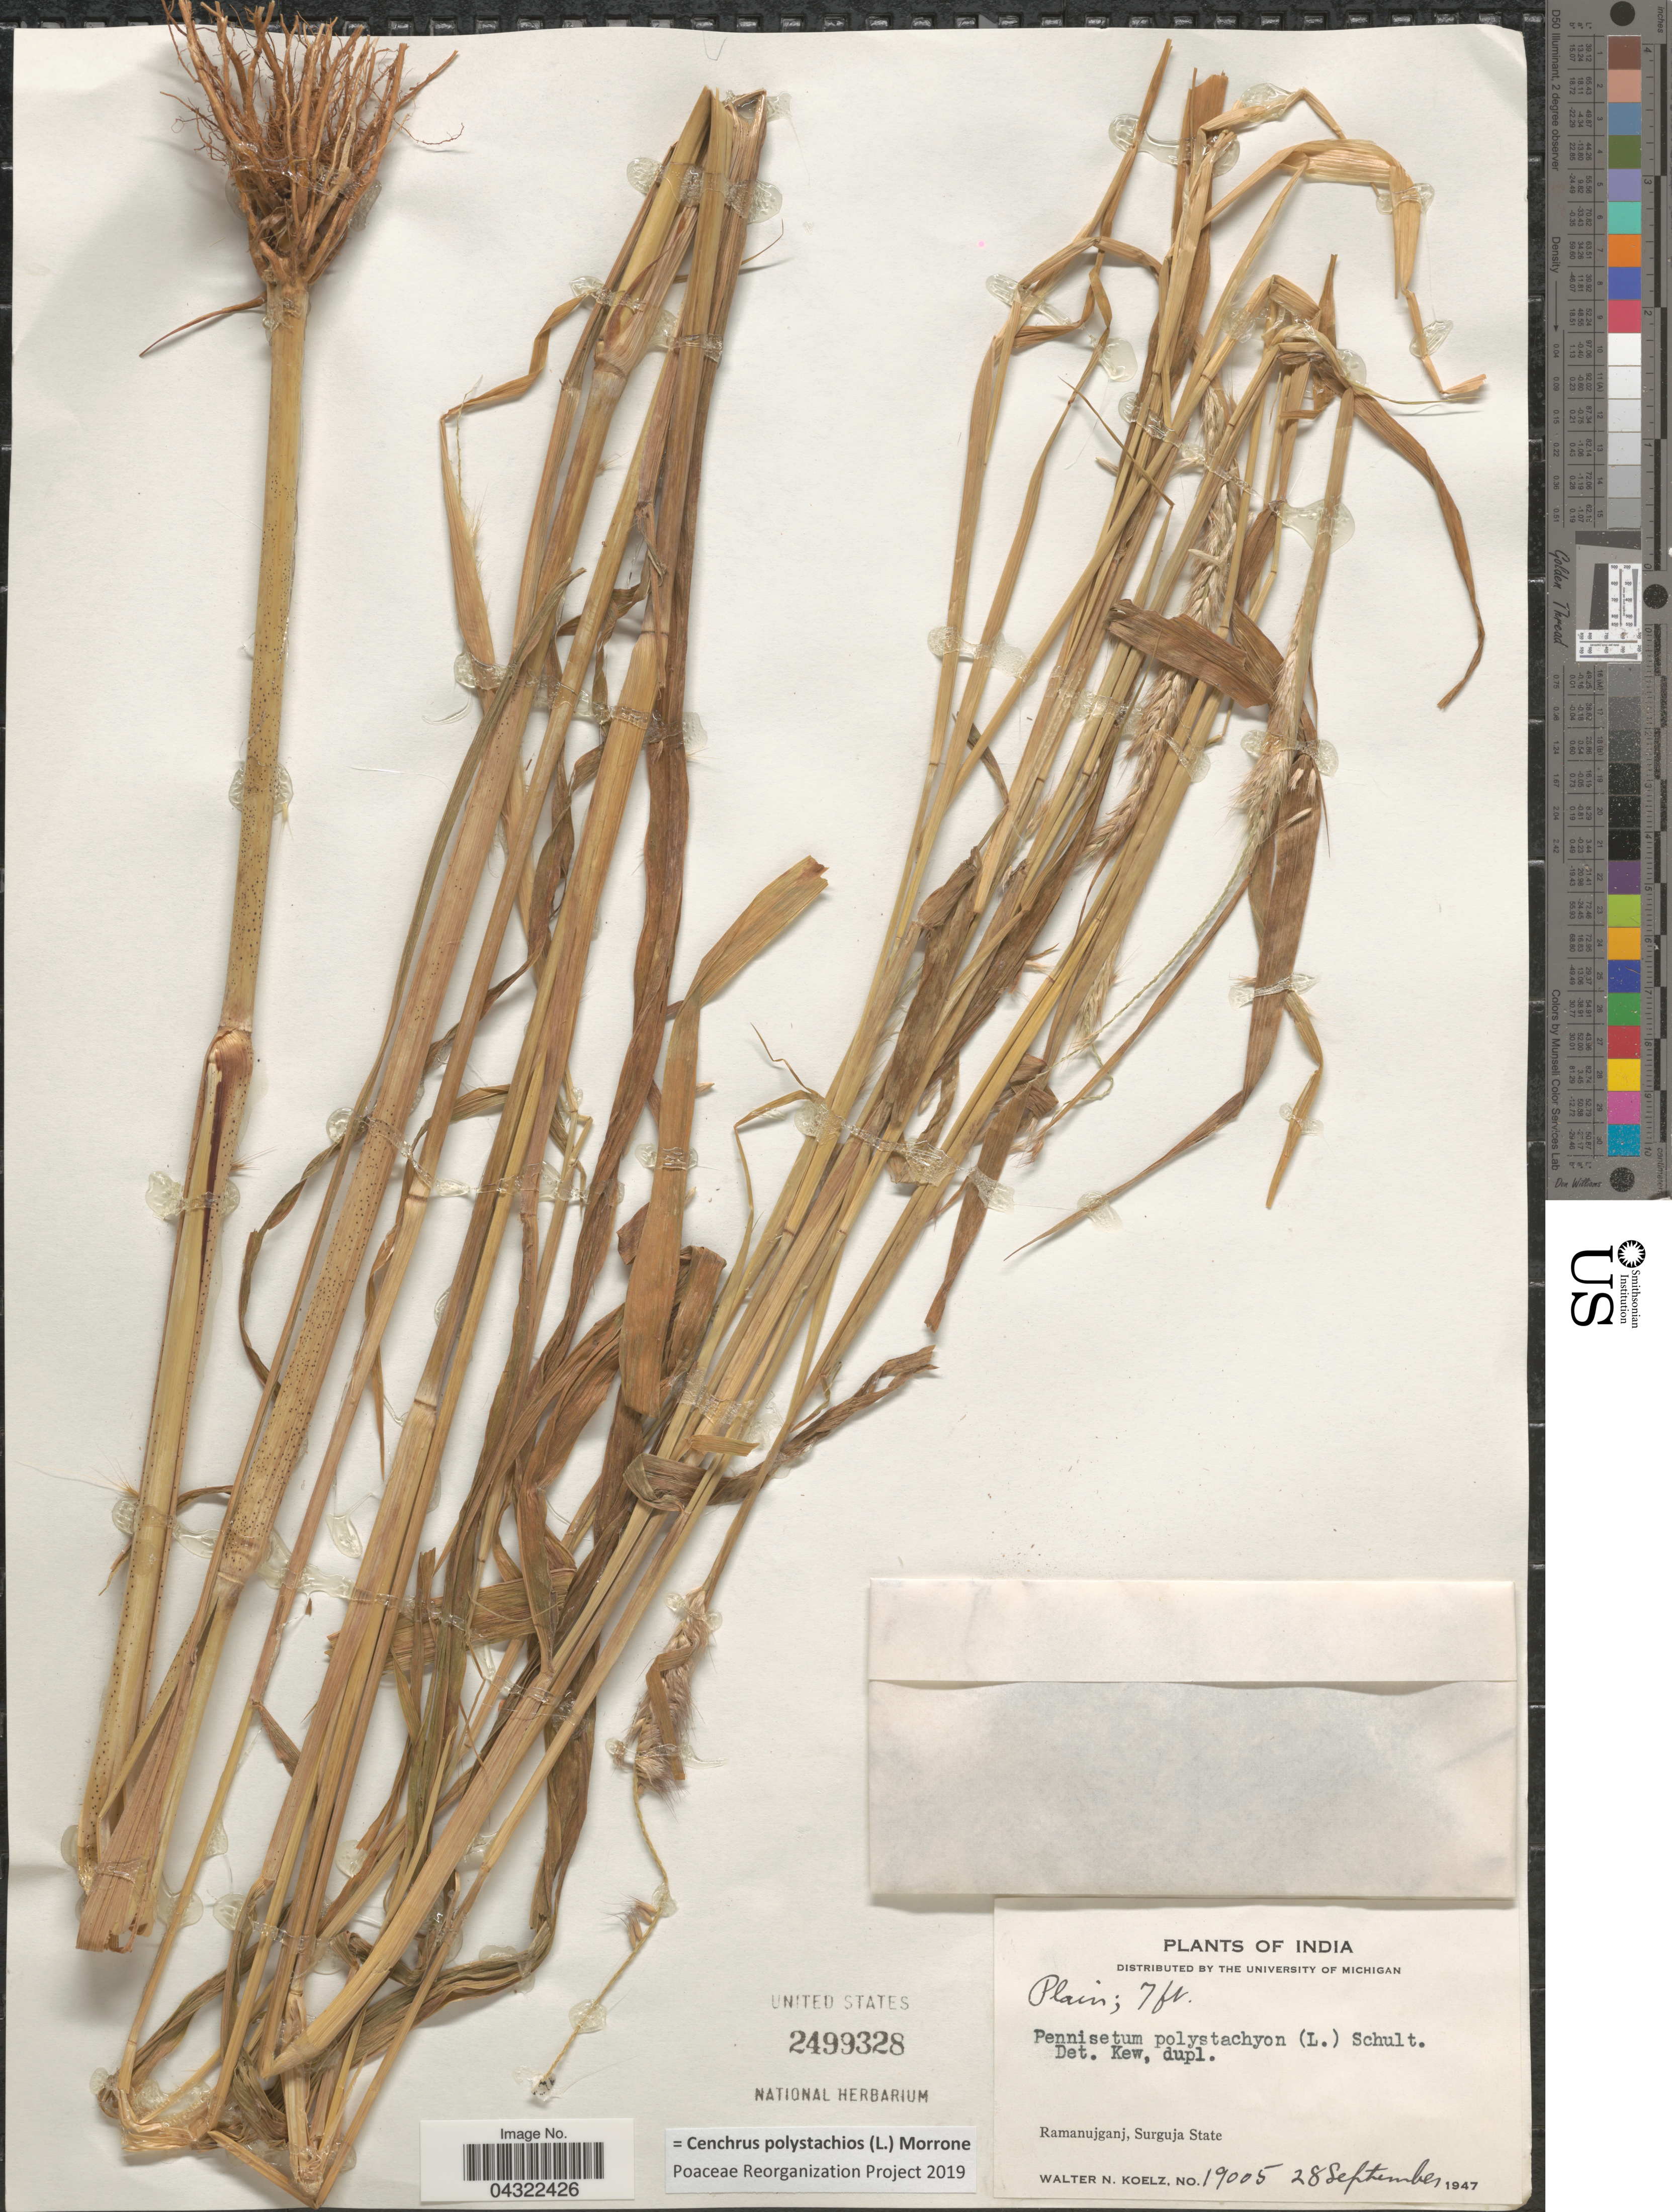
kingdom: Plantae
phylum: Tracheophyta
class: Liliopsida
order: Poales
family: Poaceae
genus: Cenchrus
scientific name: Cenchrus polystachios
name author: (L.) Morrone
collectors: W. N. Koelz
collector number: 19005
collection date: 1947-09-28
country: India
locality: Ramanujganj, Surguja State.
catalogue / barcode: US 2499328